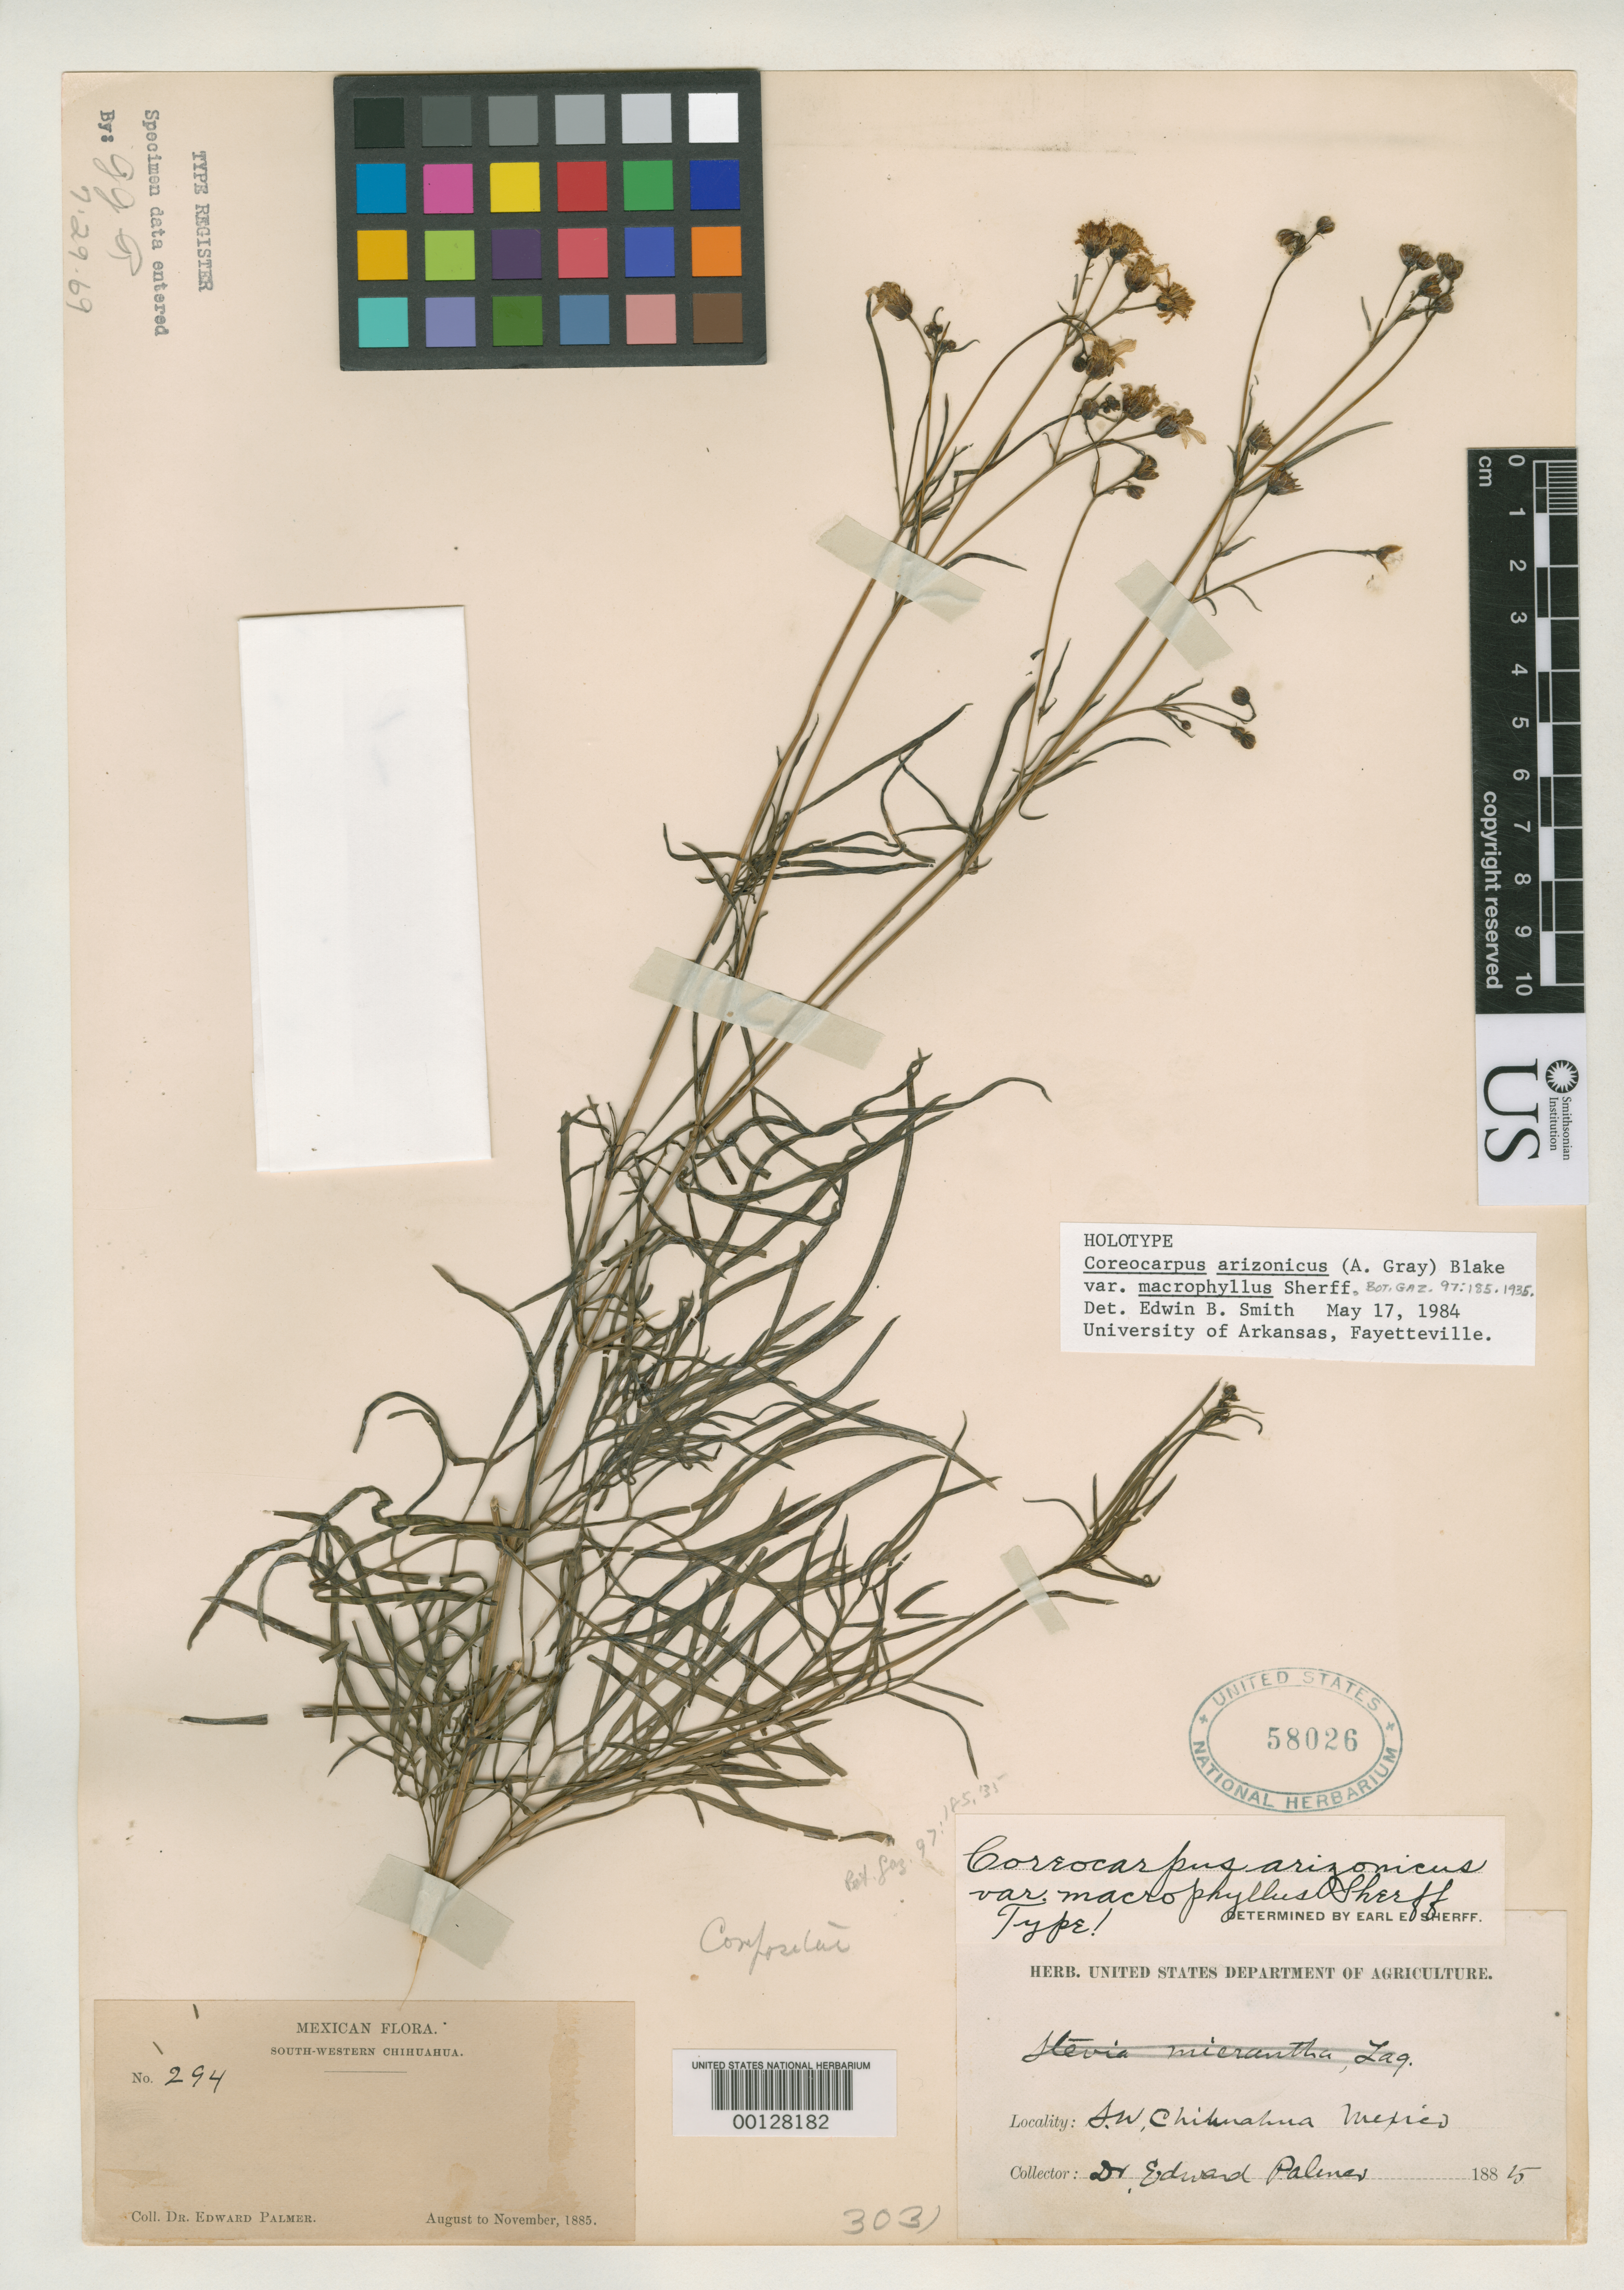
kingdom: Plantae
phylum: Tracheophyta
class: Magnoliopsida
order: Asterales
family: Asteraceae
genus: Coreocarpus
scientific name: Coreocarpus arizonicus var. macrophyllus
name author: Sherff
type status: Holotype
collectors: E. Palmer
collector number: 294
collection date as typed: Aug 1885 to -- Nov 1885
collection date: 1885-08/1885-11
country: Mexico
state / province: Chihuahua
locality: South-western Chihuahua.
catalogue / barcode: US 58026